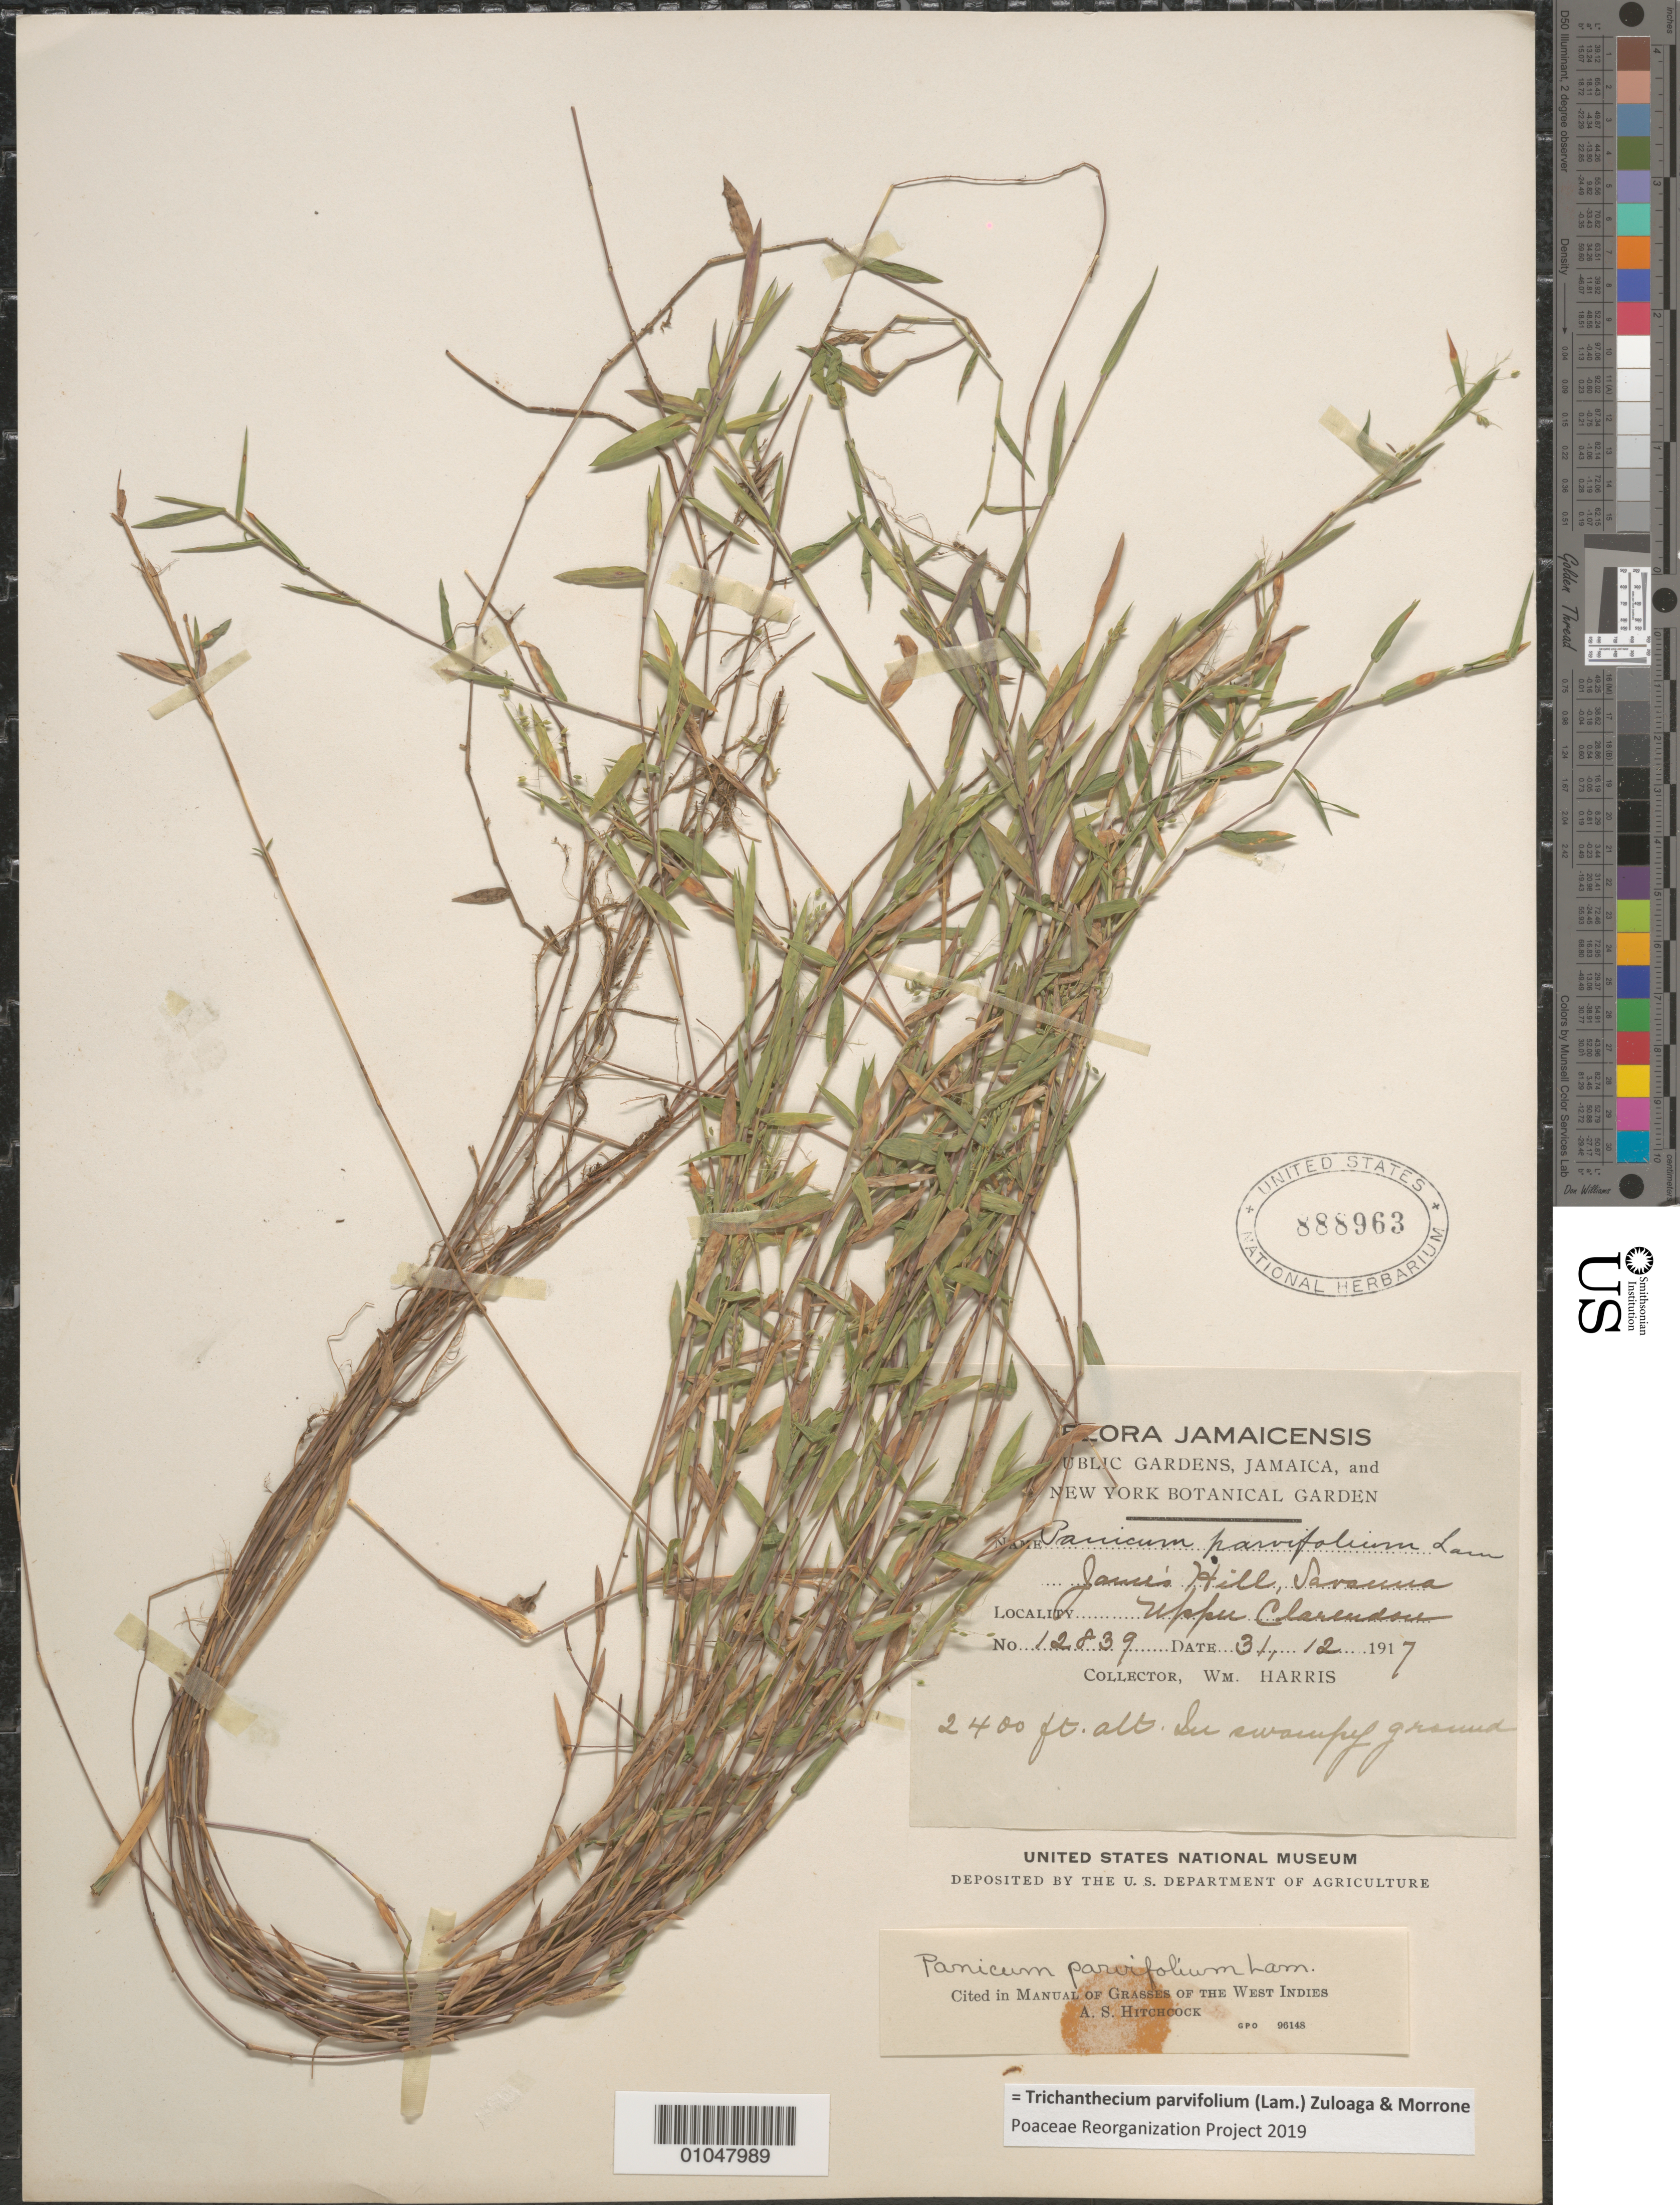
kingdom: Plantae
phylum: Tracheophyta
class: Liliopsida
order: Poales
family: Poaceae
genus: Panicum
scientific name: Panicum parvifolium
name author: Lam.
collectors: W. Harris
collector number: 12839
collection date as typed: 31 Dec 1917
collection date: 1917-12-31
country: Jamaica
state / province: Clarendon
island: Jamaica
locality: James' Hill savanna, Upper Clarendon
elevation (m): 732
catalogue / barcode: US 888963